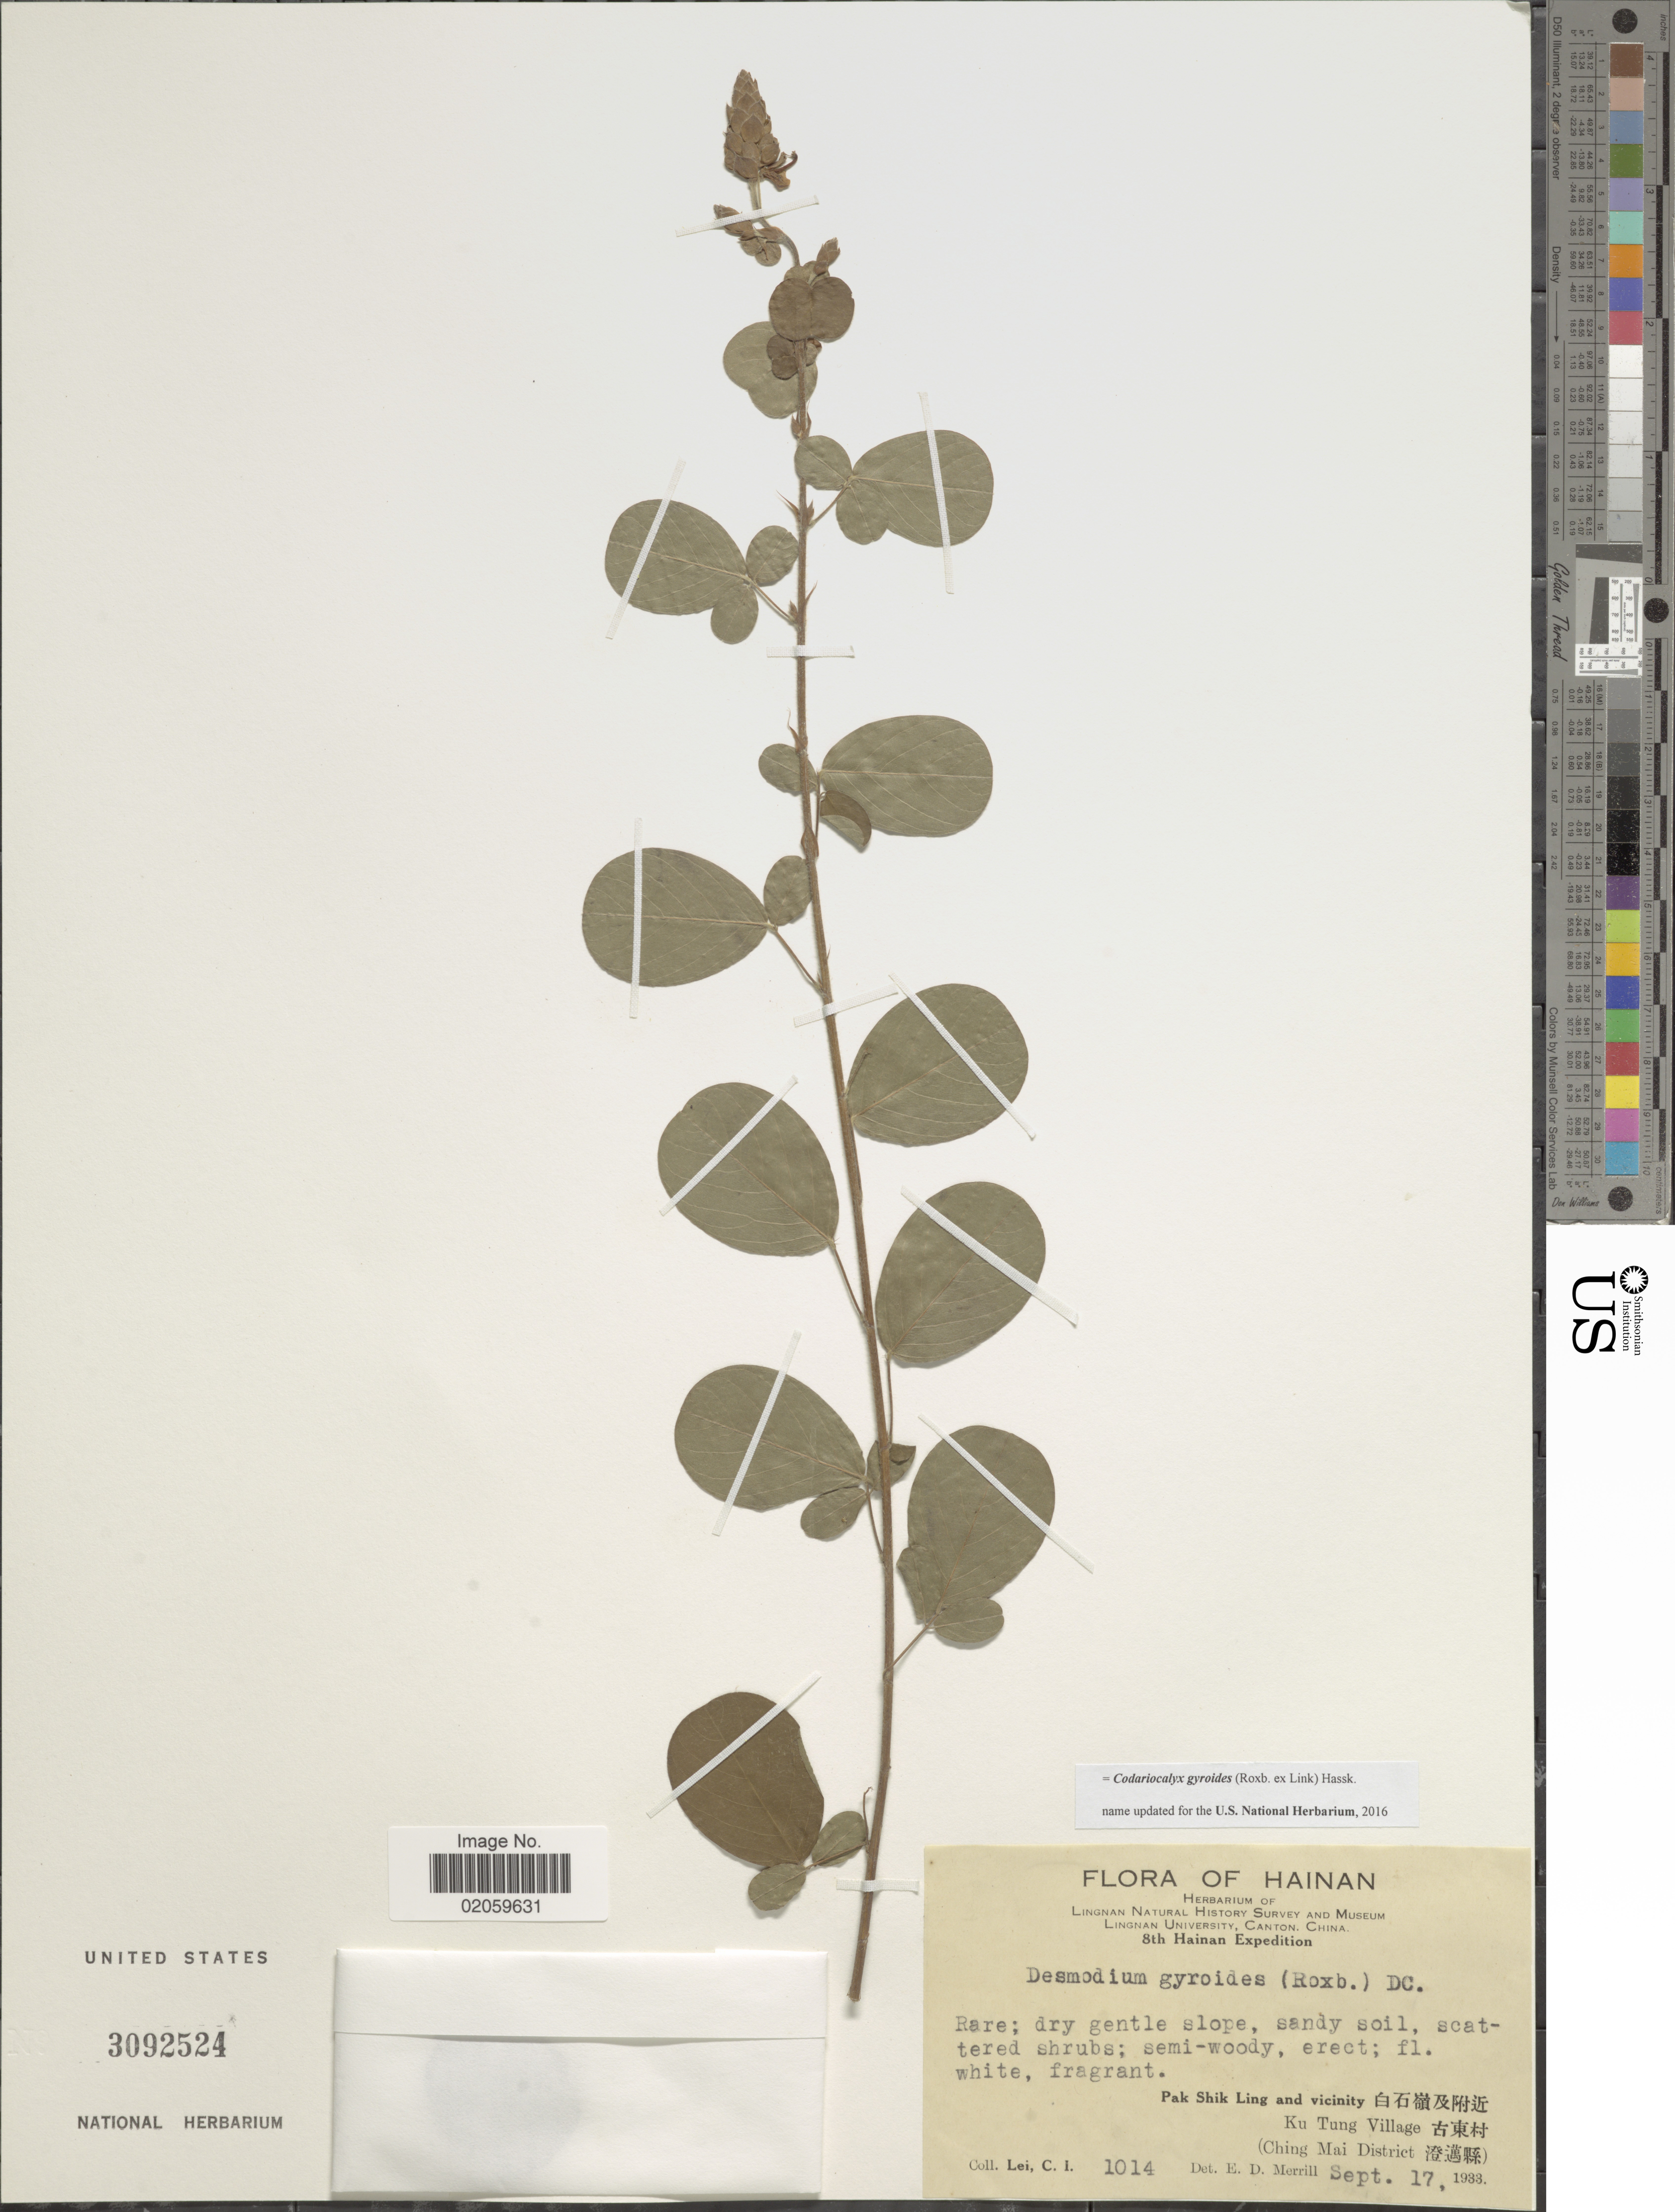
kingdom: Plantae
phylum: Tracheophyta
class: Magnoliopsida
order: Fabales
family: Fabaceae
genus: Codariocalyx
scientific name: Codariocalyx gyroides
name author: (Roxb. & Link) X.Y. Zhu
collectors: C. I. Lei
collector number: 1014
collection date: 1933-09-17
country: China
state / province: Hainan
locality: Hainan, Pak Shik Ling and vicinirty Ku Tung Village (Ching Mai District)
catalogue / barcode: US 3092524